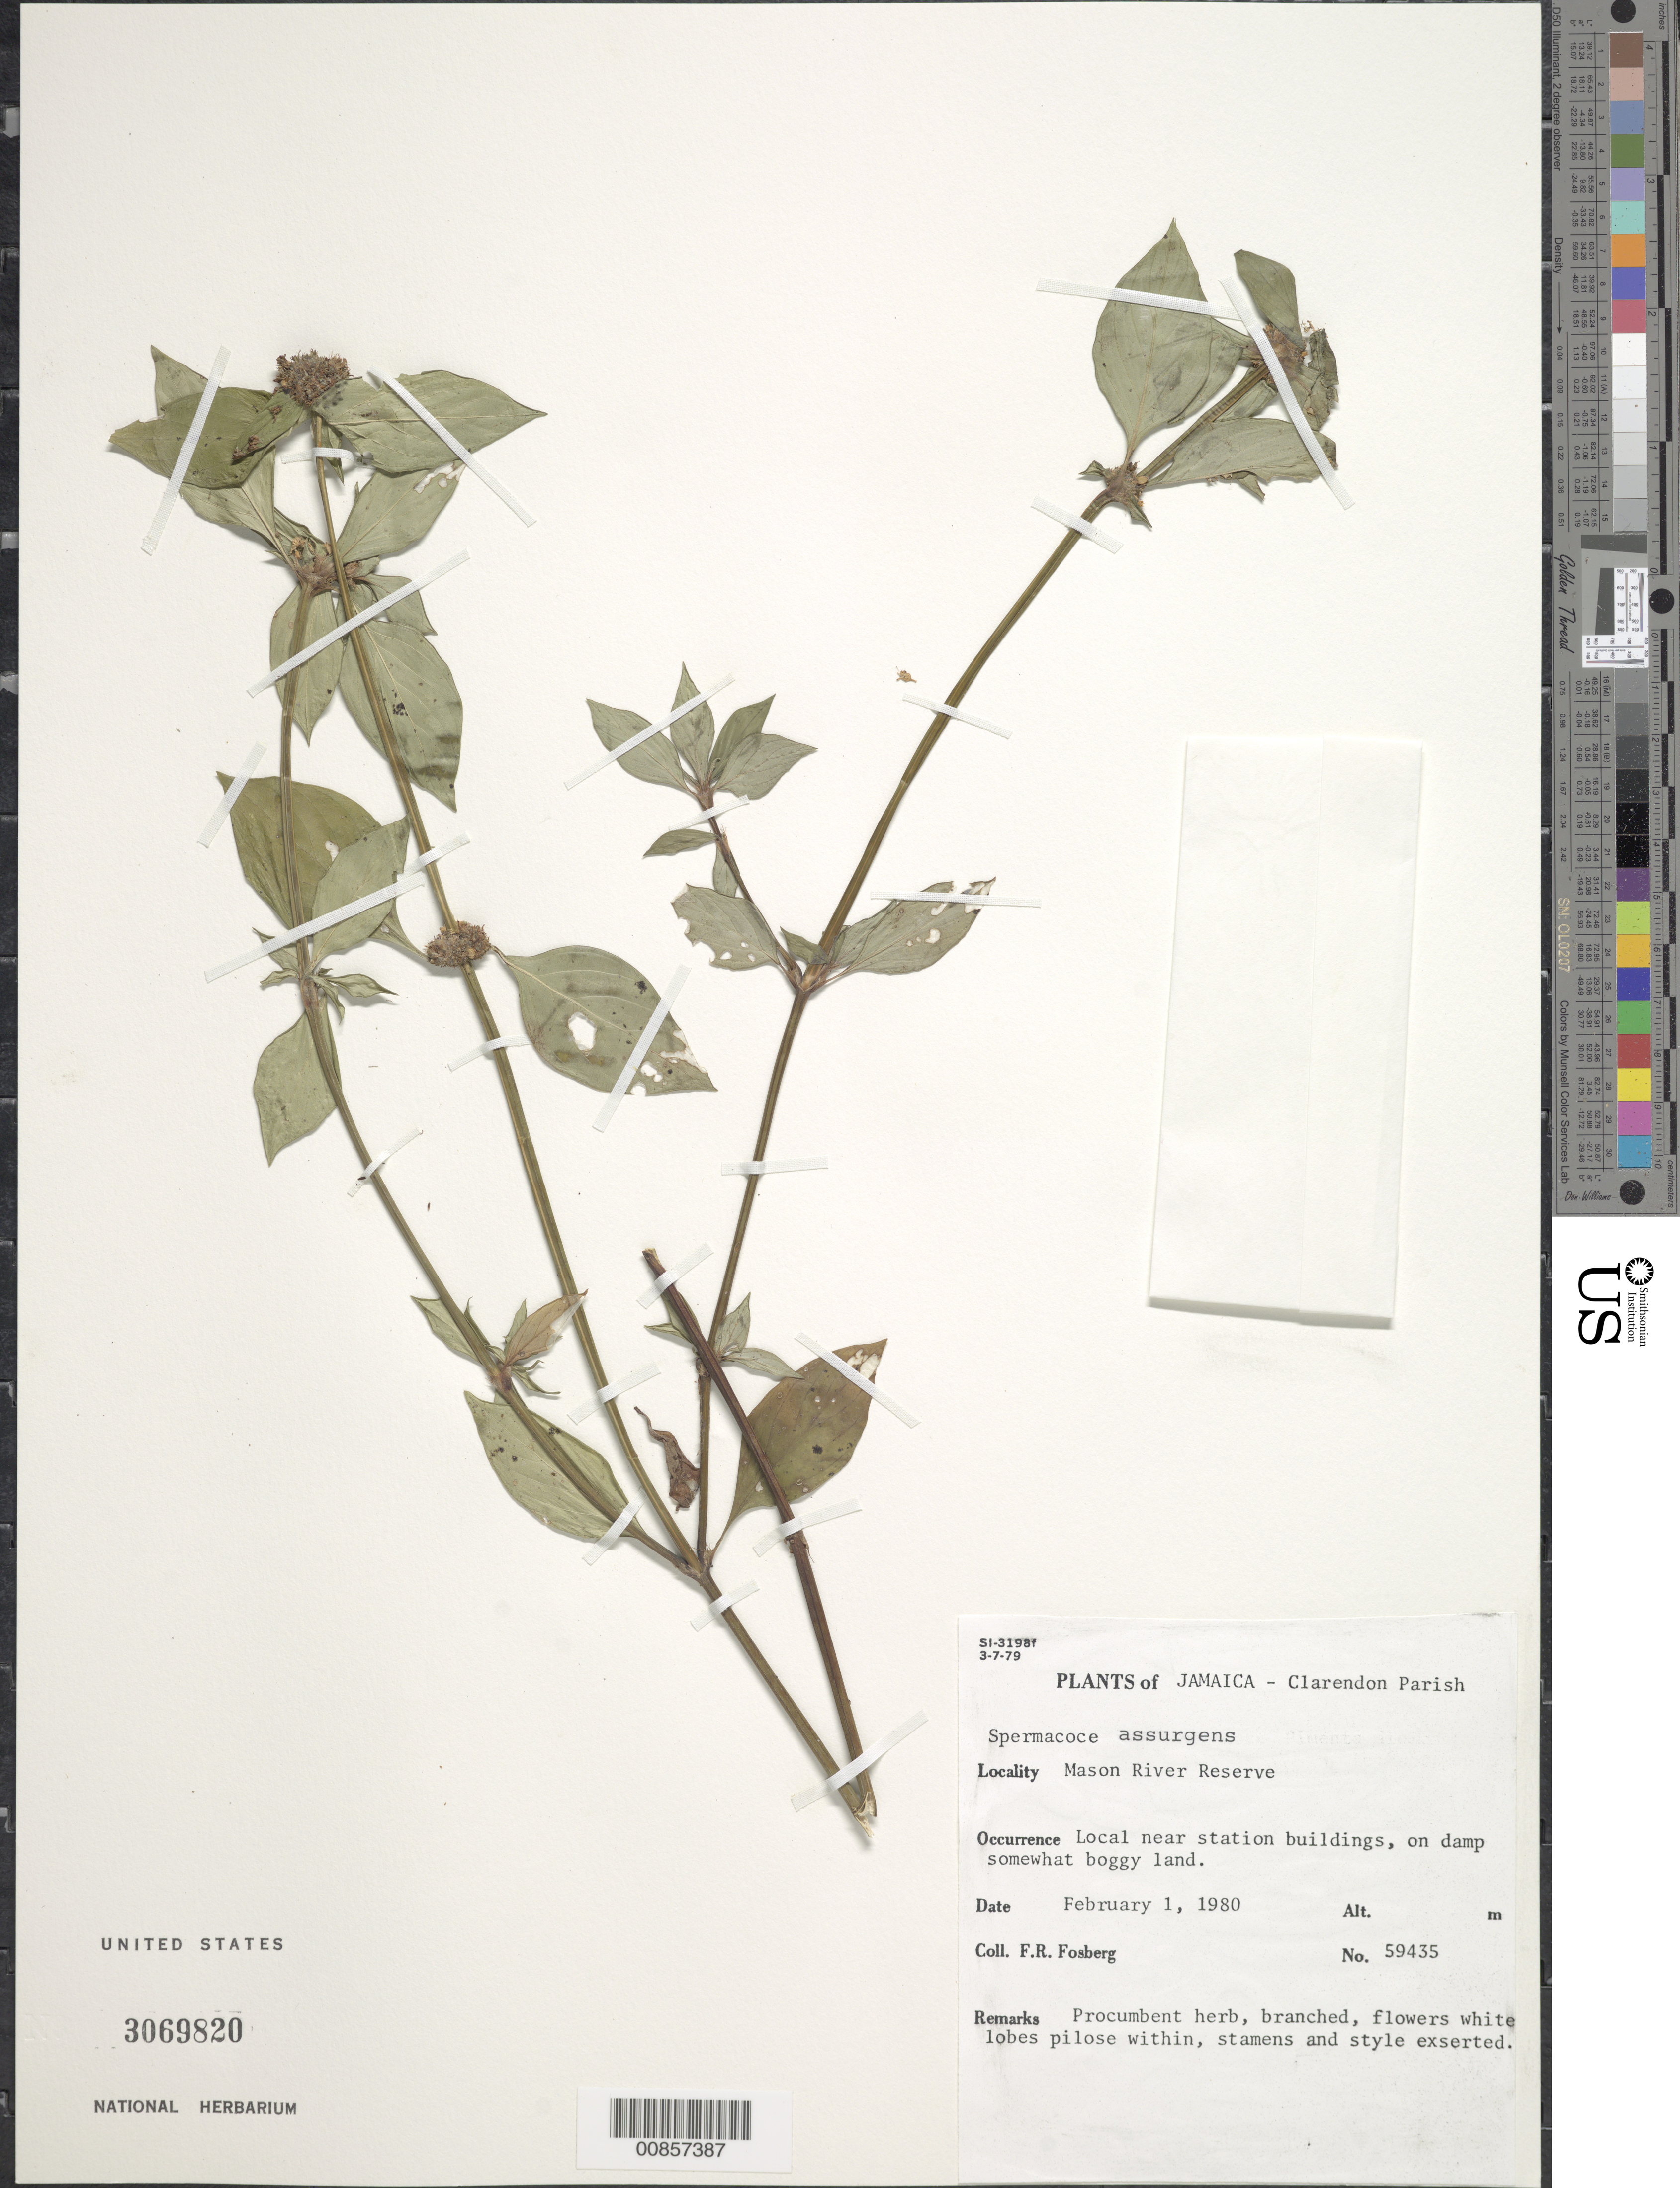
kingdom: Plantae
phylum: Tracheophyta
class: Magnoliopsida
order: Gentianales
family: Rubiaceae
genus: Spermacoce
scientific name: Spermacoce remota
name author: Lam.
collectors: F. R. Fosberg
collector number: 59435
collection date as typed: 01 Feb 1980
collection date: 1980-02-01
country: Jamaica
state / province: Clarendon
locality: Mason River Reserve. Local near station buildings.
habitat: On damp somewhat boggy land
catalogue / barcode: US 3069820